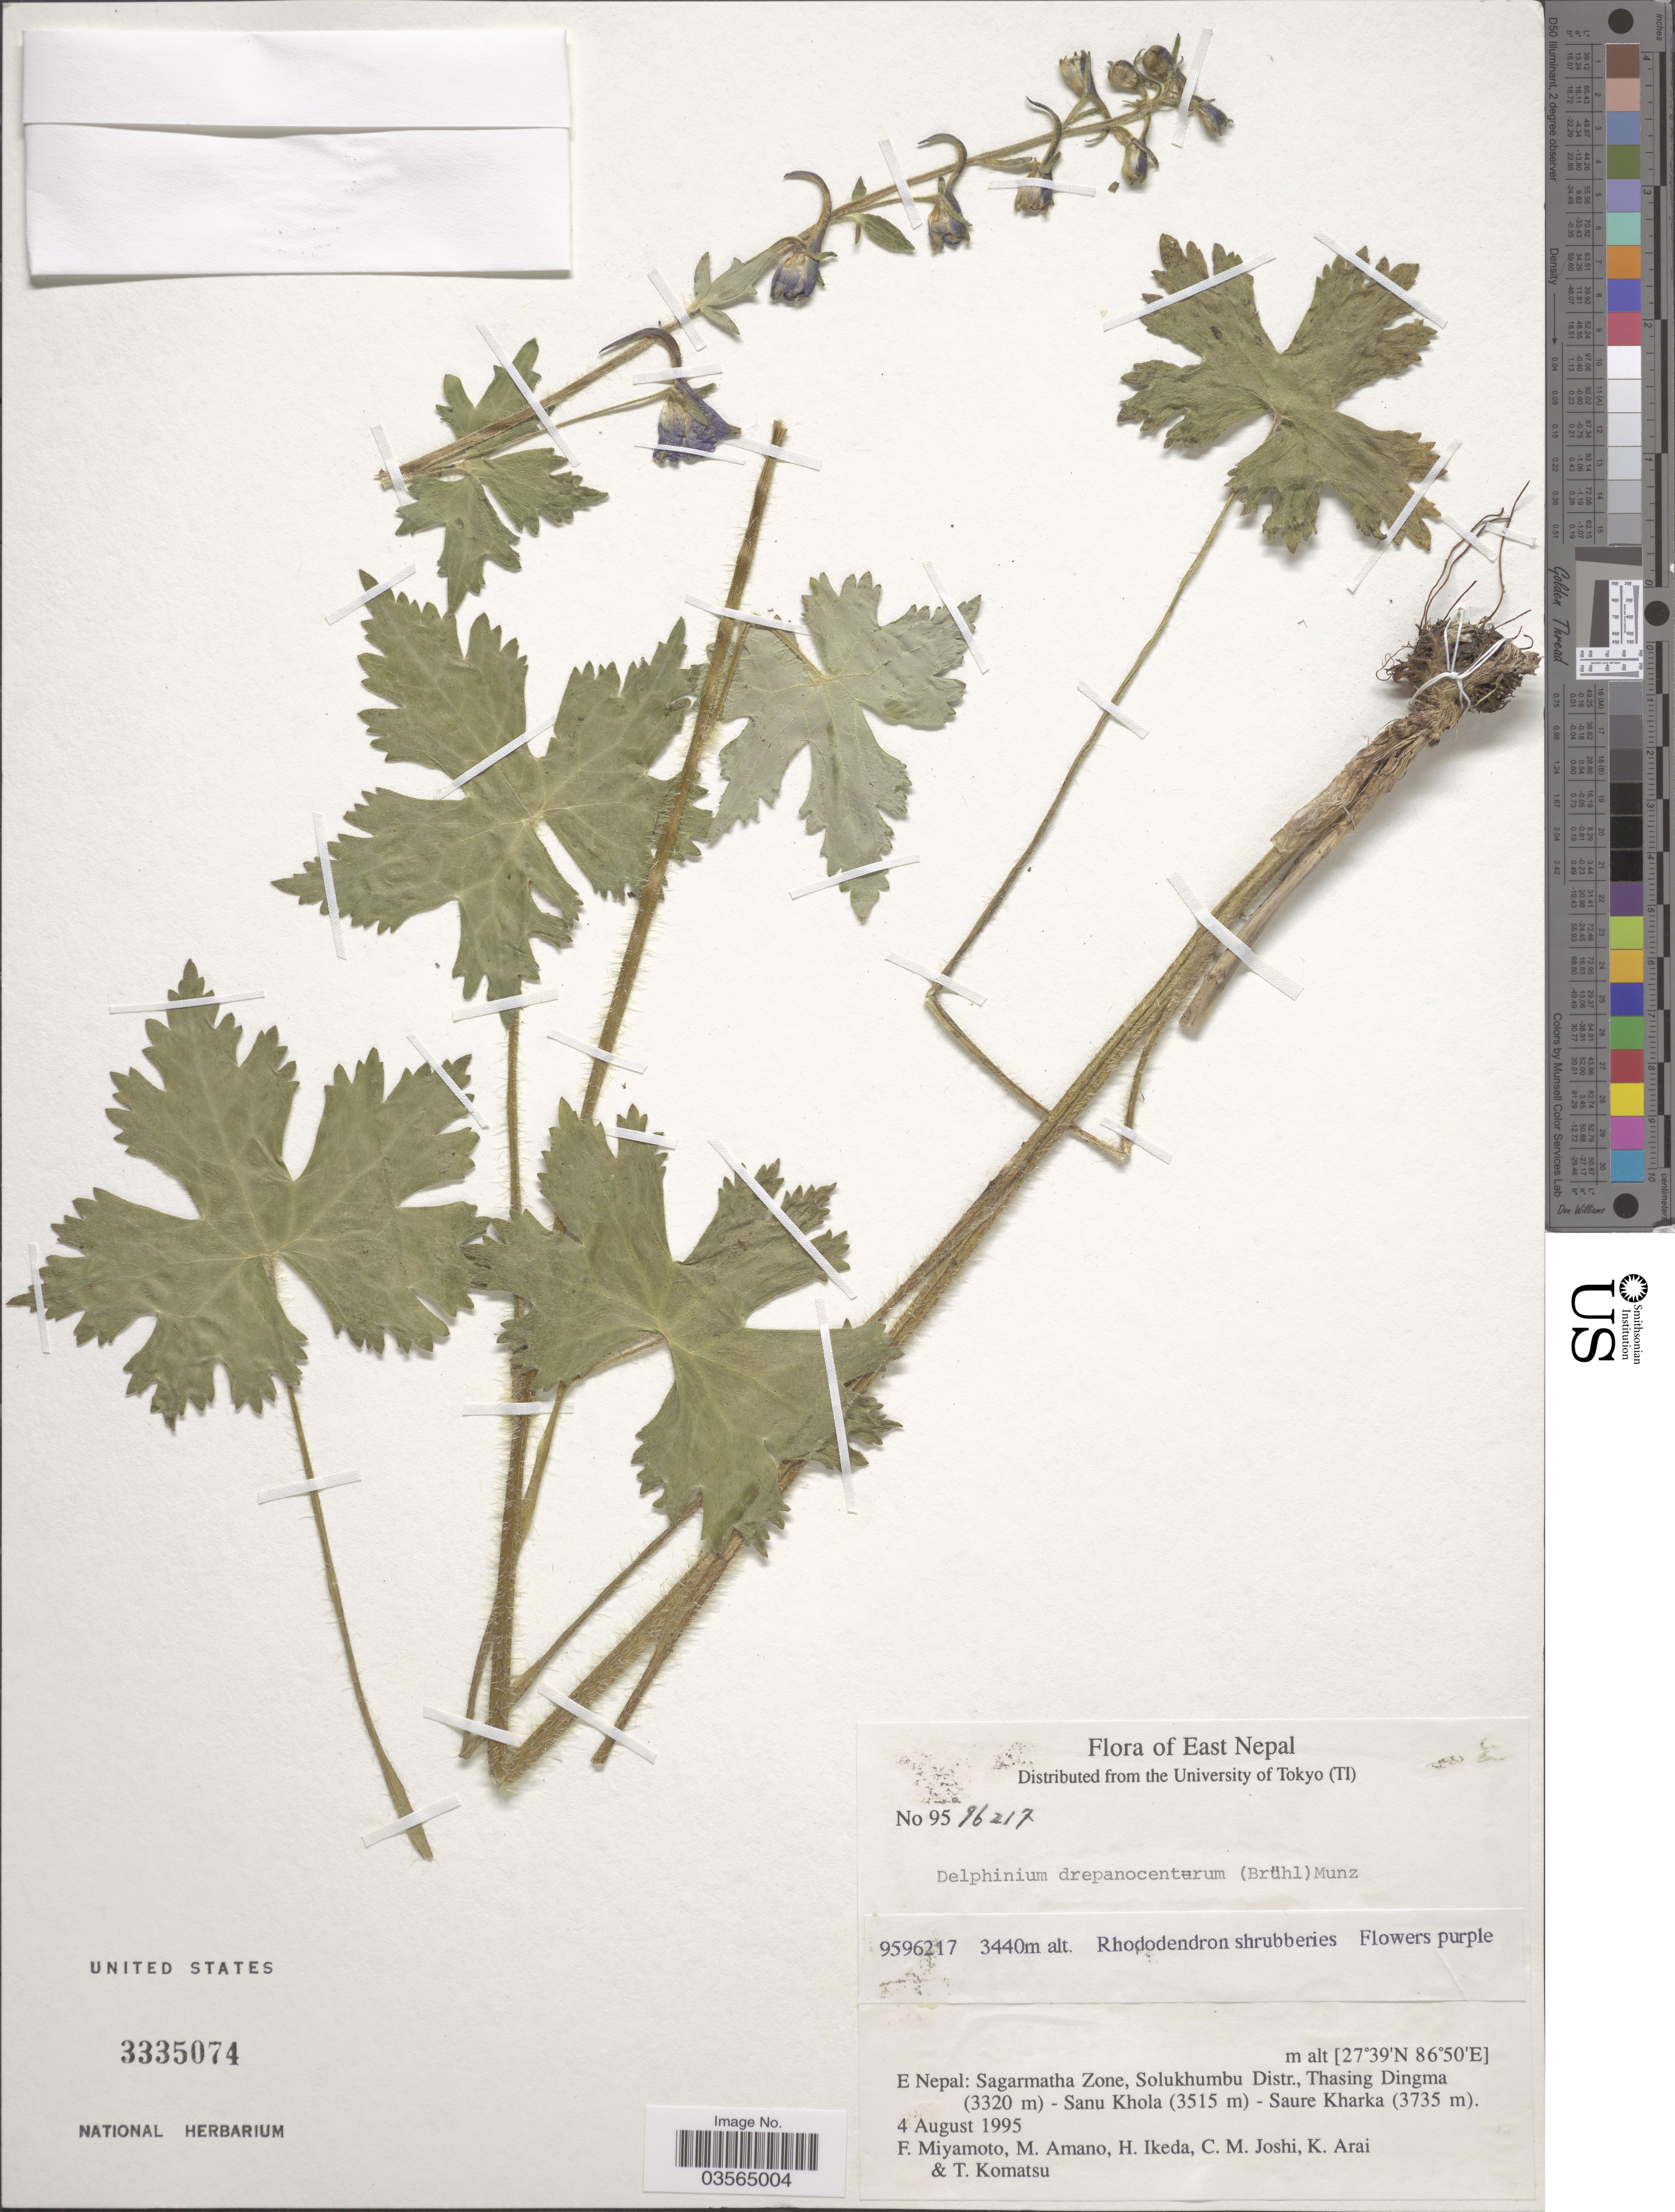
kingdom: Plantae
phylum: Tracheophyta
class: Magnoliopsida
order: Ranunculales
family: Ranunculaceae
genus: Delphinium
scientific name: Delphinium drepanocentrum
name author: (Brühl ex Huth) Munz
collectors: F. Miyamoto, M. Amano, H. Ikeda, C. Joshi & et al.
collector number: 9596217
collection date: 1995-08-04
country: Nepal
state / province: Sagarmatha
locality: East Nepal. E. Nepal: Sagarmatha Zone, Solukhumbu Distr., Thasing Dingma-Sanu Khola-Saure Kharka.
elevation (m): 3440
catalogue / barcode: US 3335074